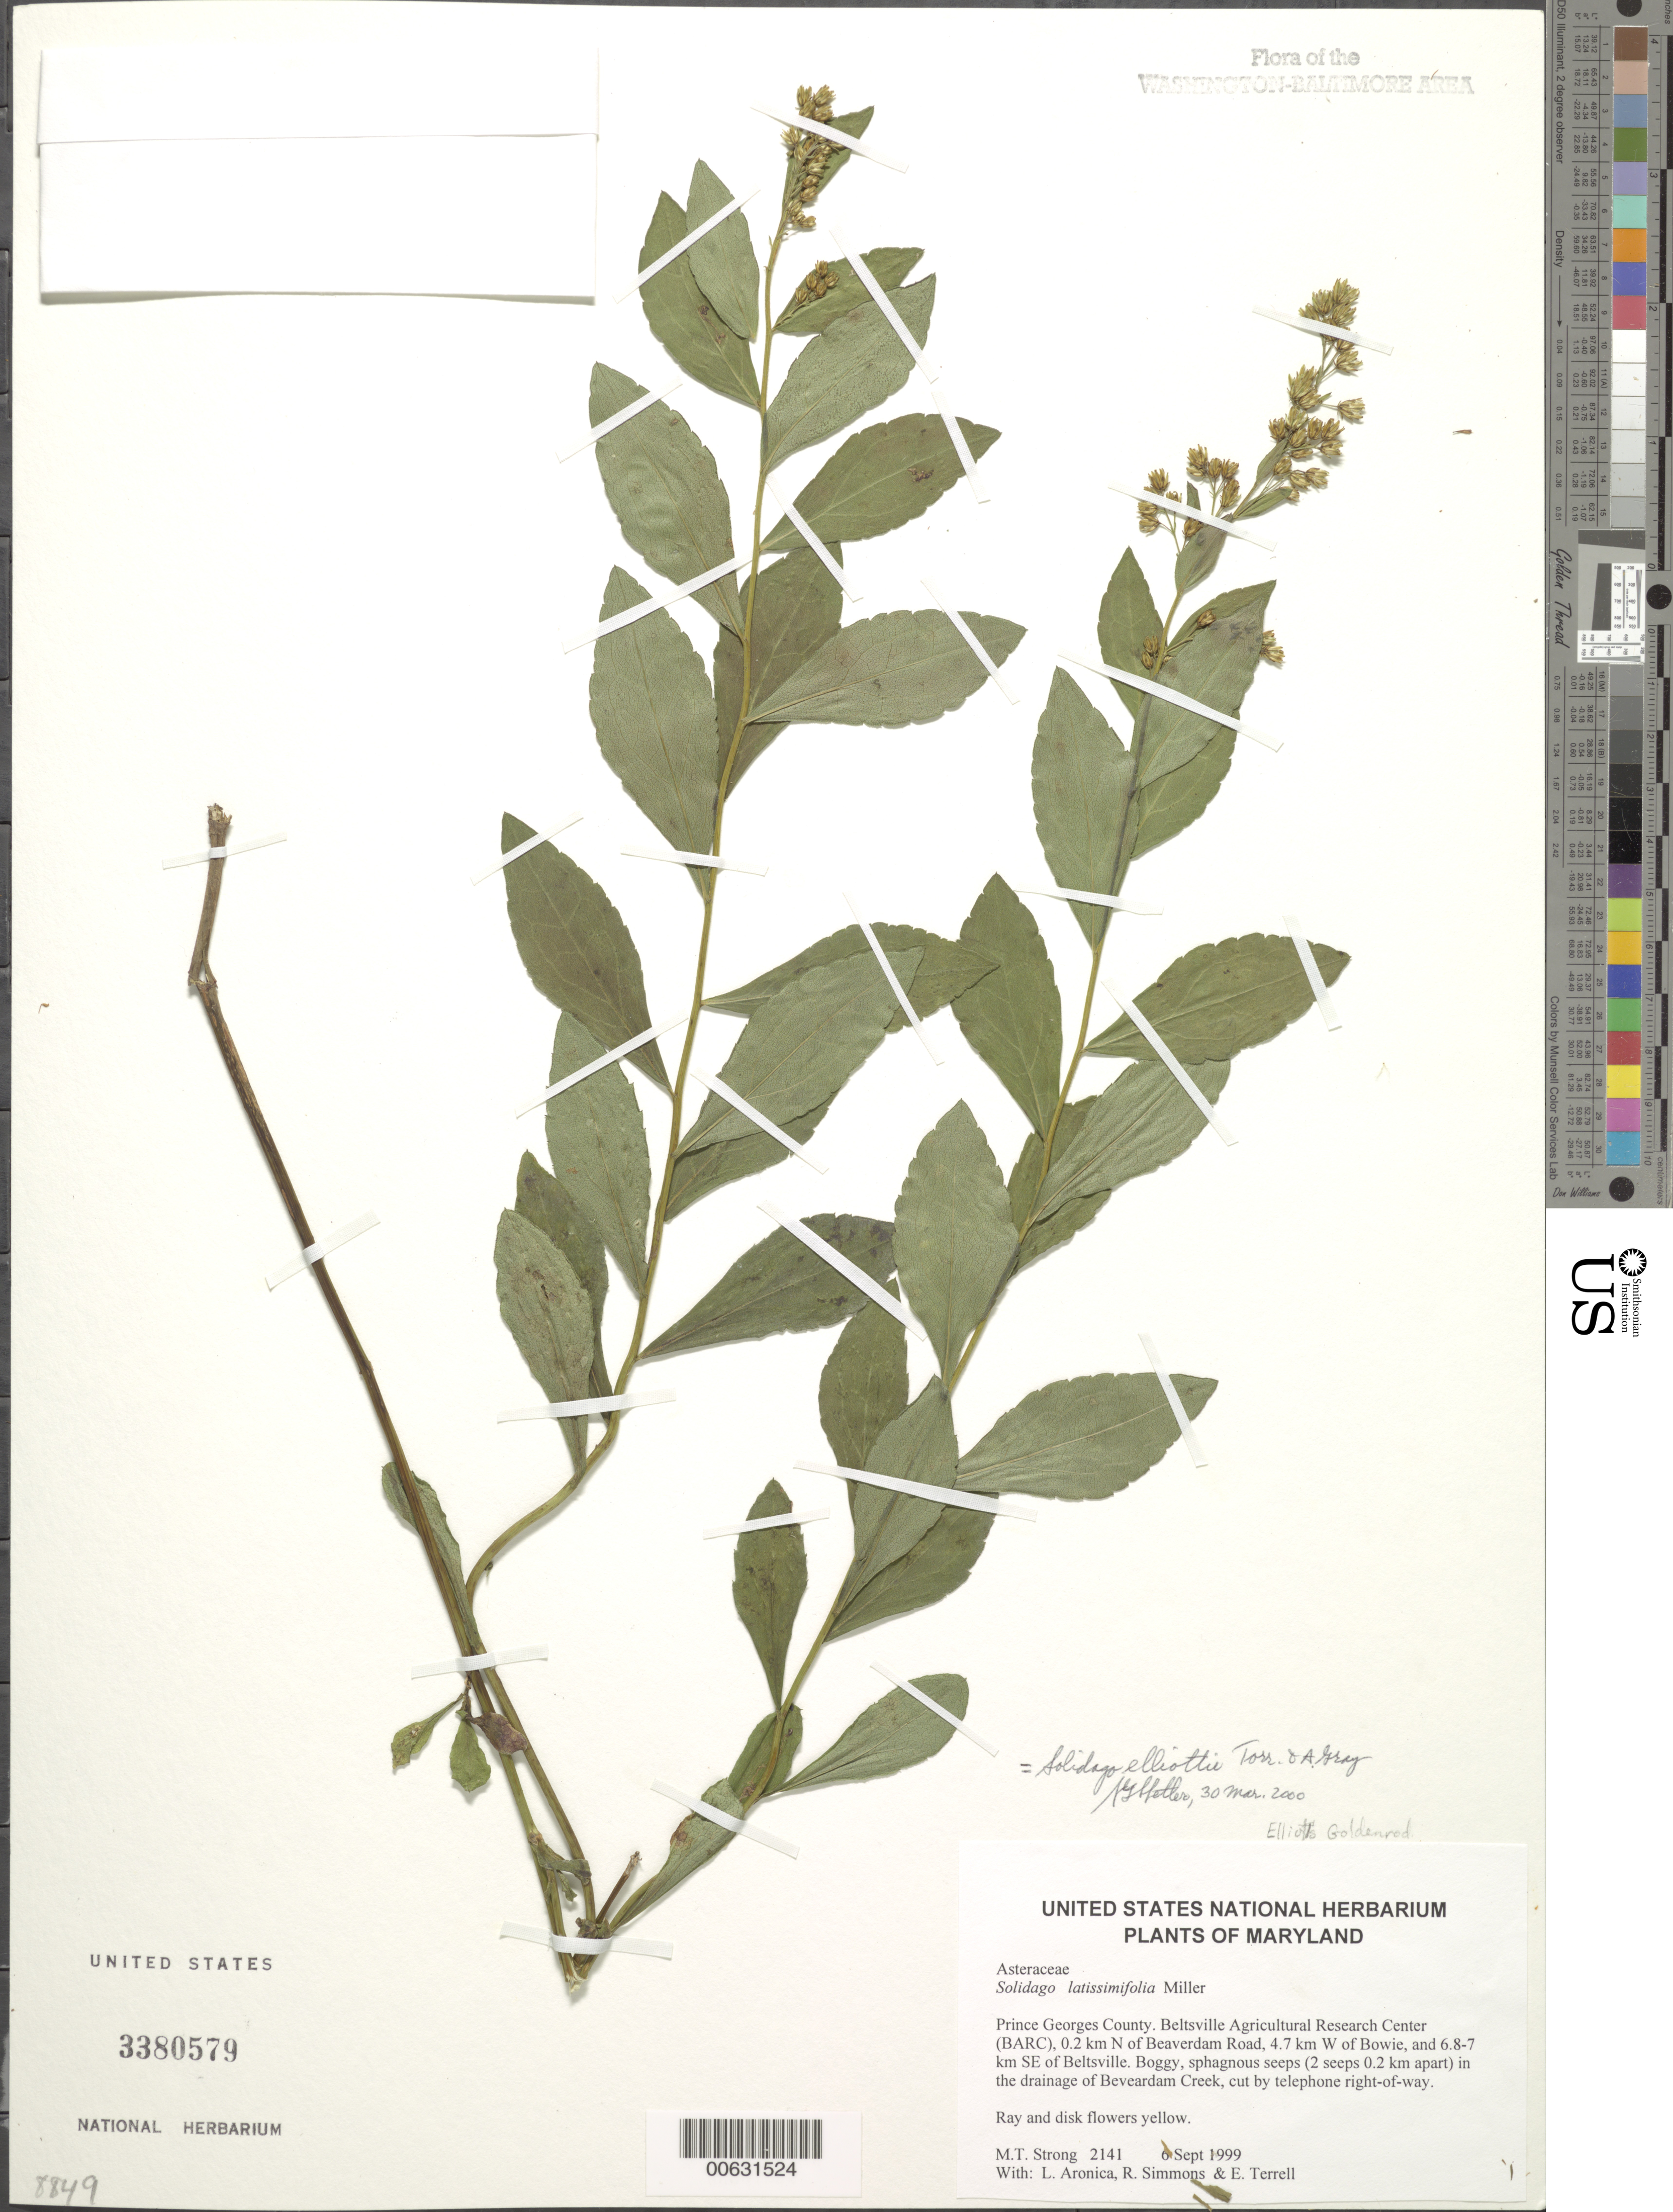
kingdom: Plantae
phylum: Tracheophyta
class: Magnoliopsida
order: Asterales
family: Asteraceae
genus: Solidago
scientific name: Solidago latissimifolia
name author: Mill.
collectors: M. T. Strong, L. Aronica, R. Simmons & E. E. Terrell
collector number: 2141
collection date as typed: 06 Sep 1999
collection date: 1999-09-06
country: United States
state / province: Maryland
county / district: Prince George's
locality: Beltsville Agricultural Research Center (BARC), 0.2 km N of Beaverdam Road, 4.7 km W of Bowie, and 6.8-7 km SE of Beltsville.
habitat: Boggy, sphagnous seeps (2 seeps 0.2 km apart) in the drainage of Beveardam Creek, cut by telephone right-of-way.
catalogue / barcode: US 3380579